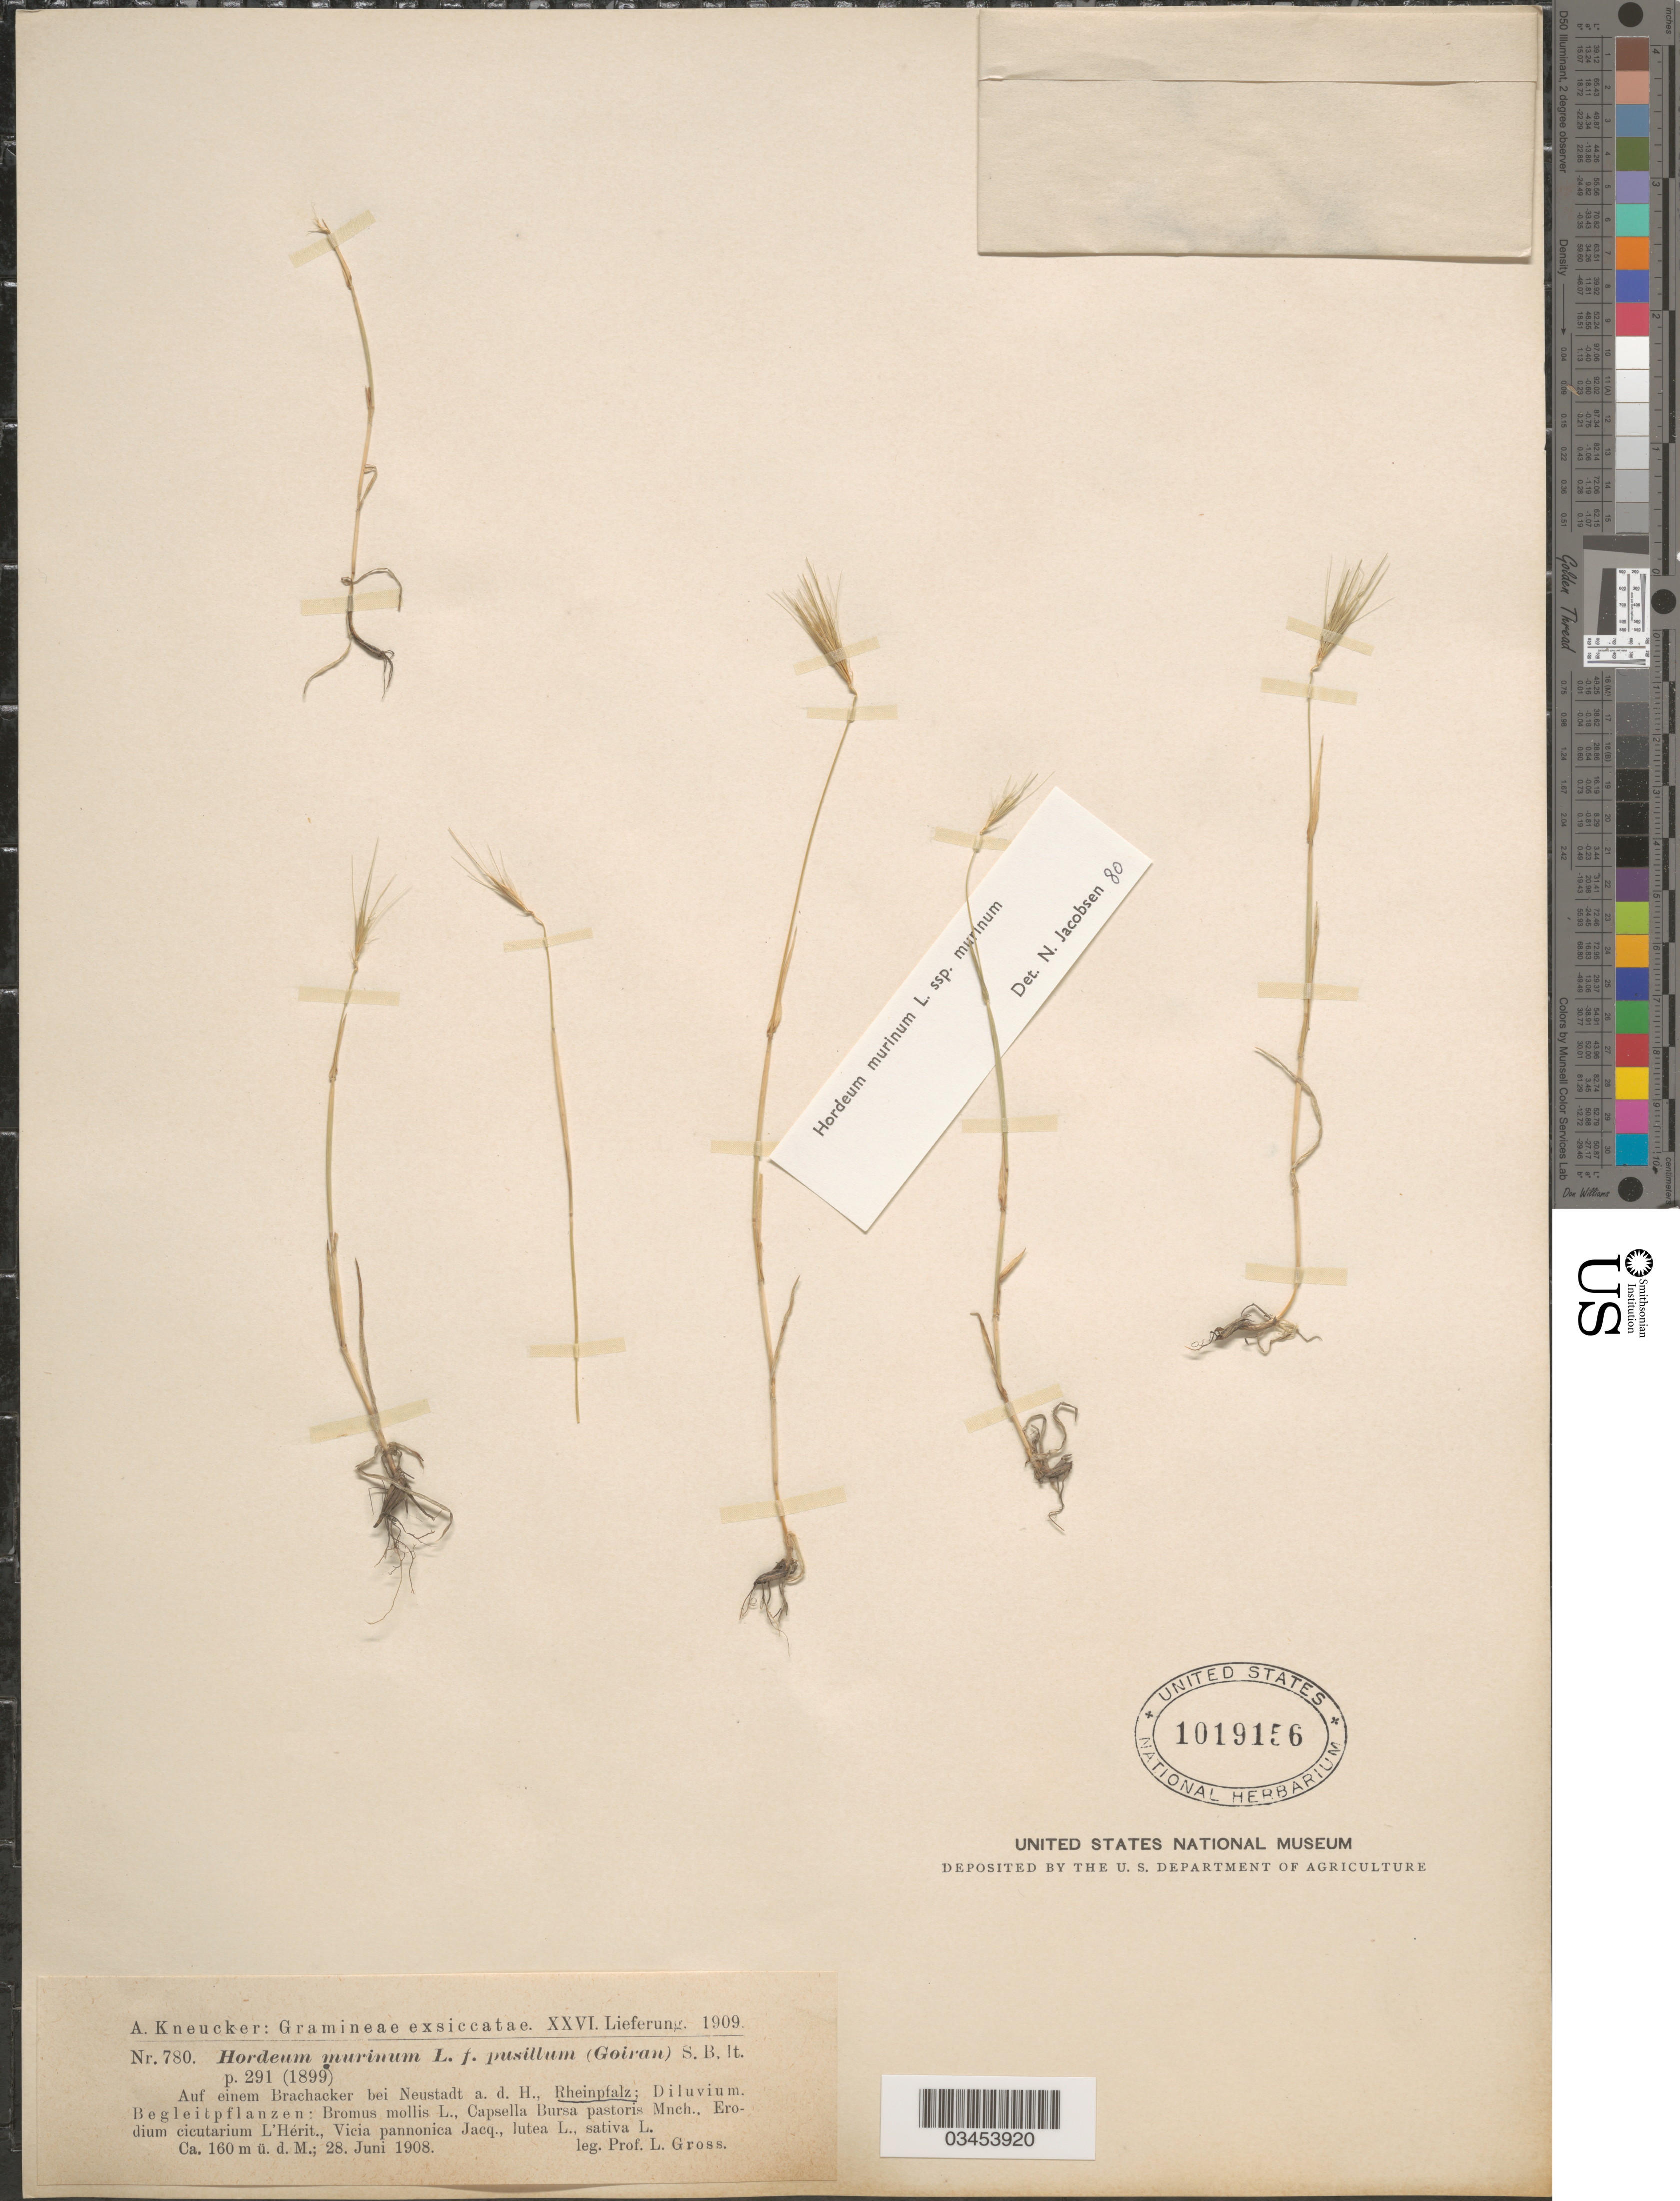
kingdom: Plantae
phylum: Tracheophyta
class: Liliopsida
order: Poales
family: Poaceae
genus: Hordeum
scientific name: Hordeum murinum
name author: L.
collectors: L. Gross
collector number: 780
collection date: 1908-06-28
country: Germany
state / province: Rhineland-Palatinate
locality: Auf einem Brachacker bei Neustadt. a. d. H., Rheinpfalz.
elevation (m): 160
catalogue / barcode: US 1019156